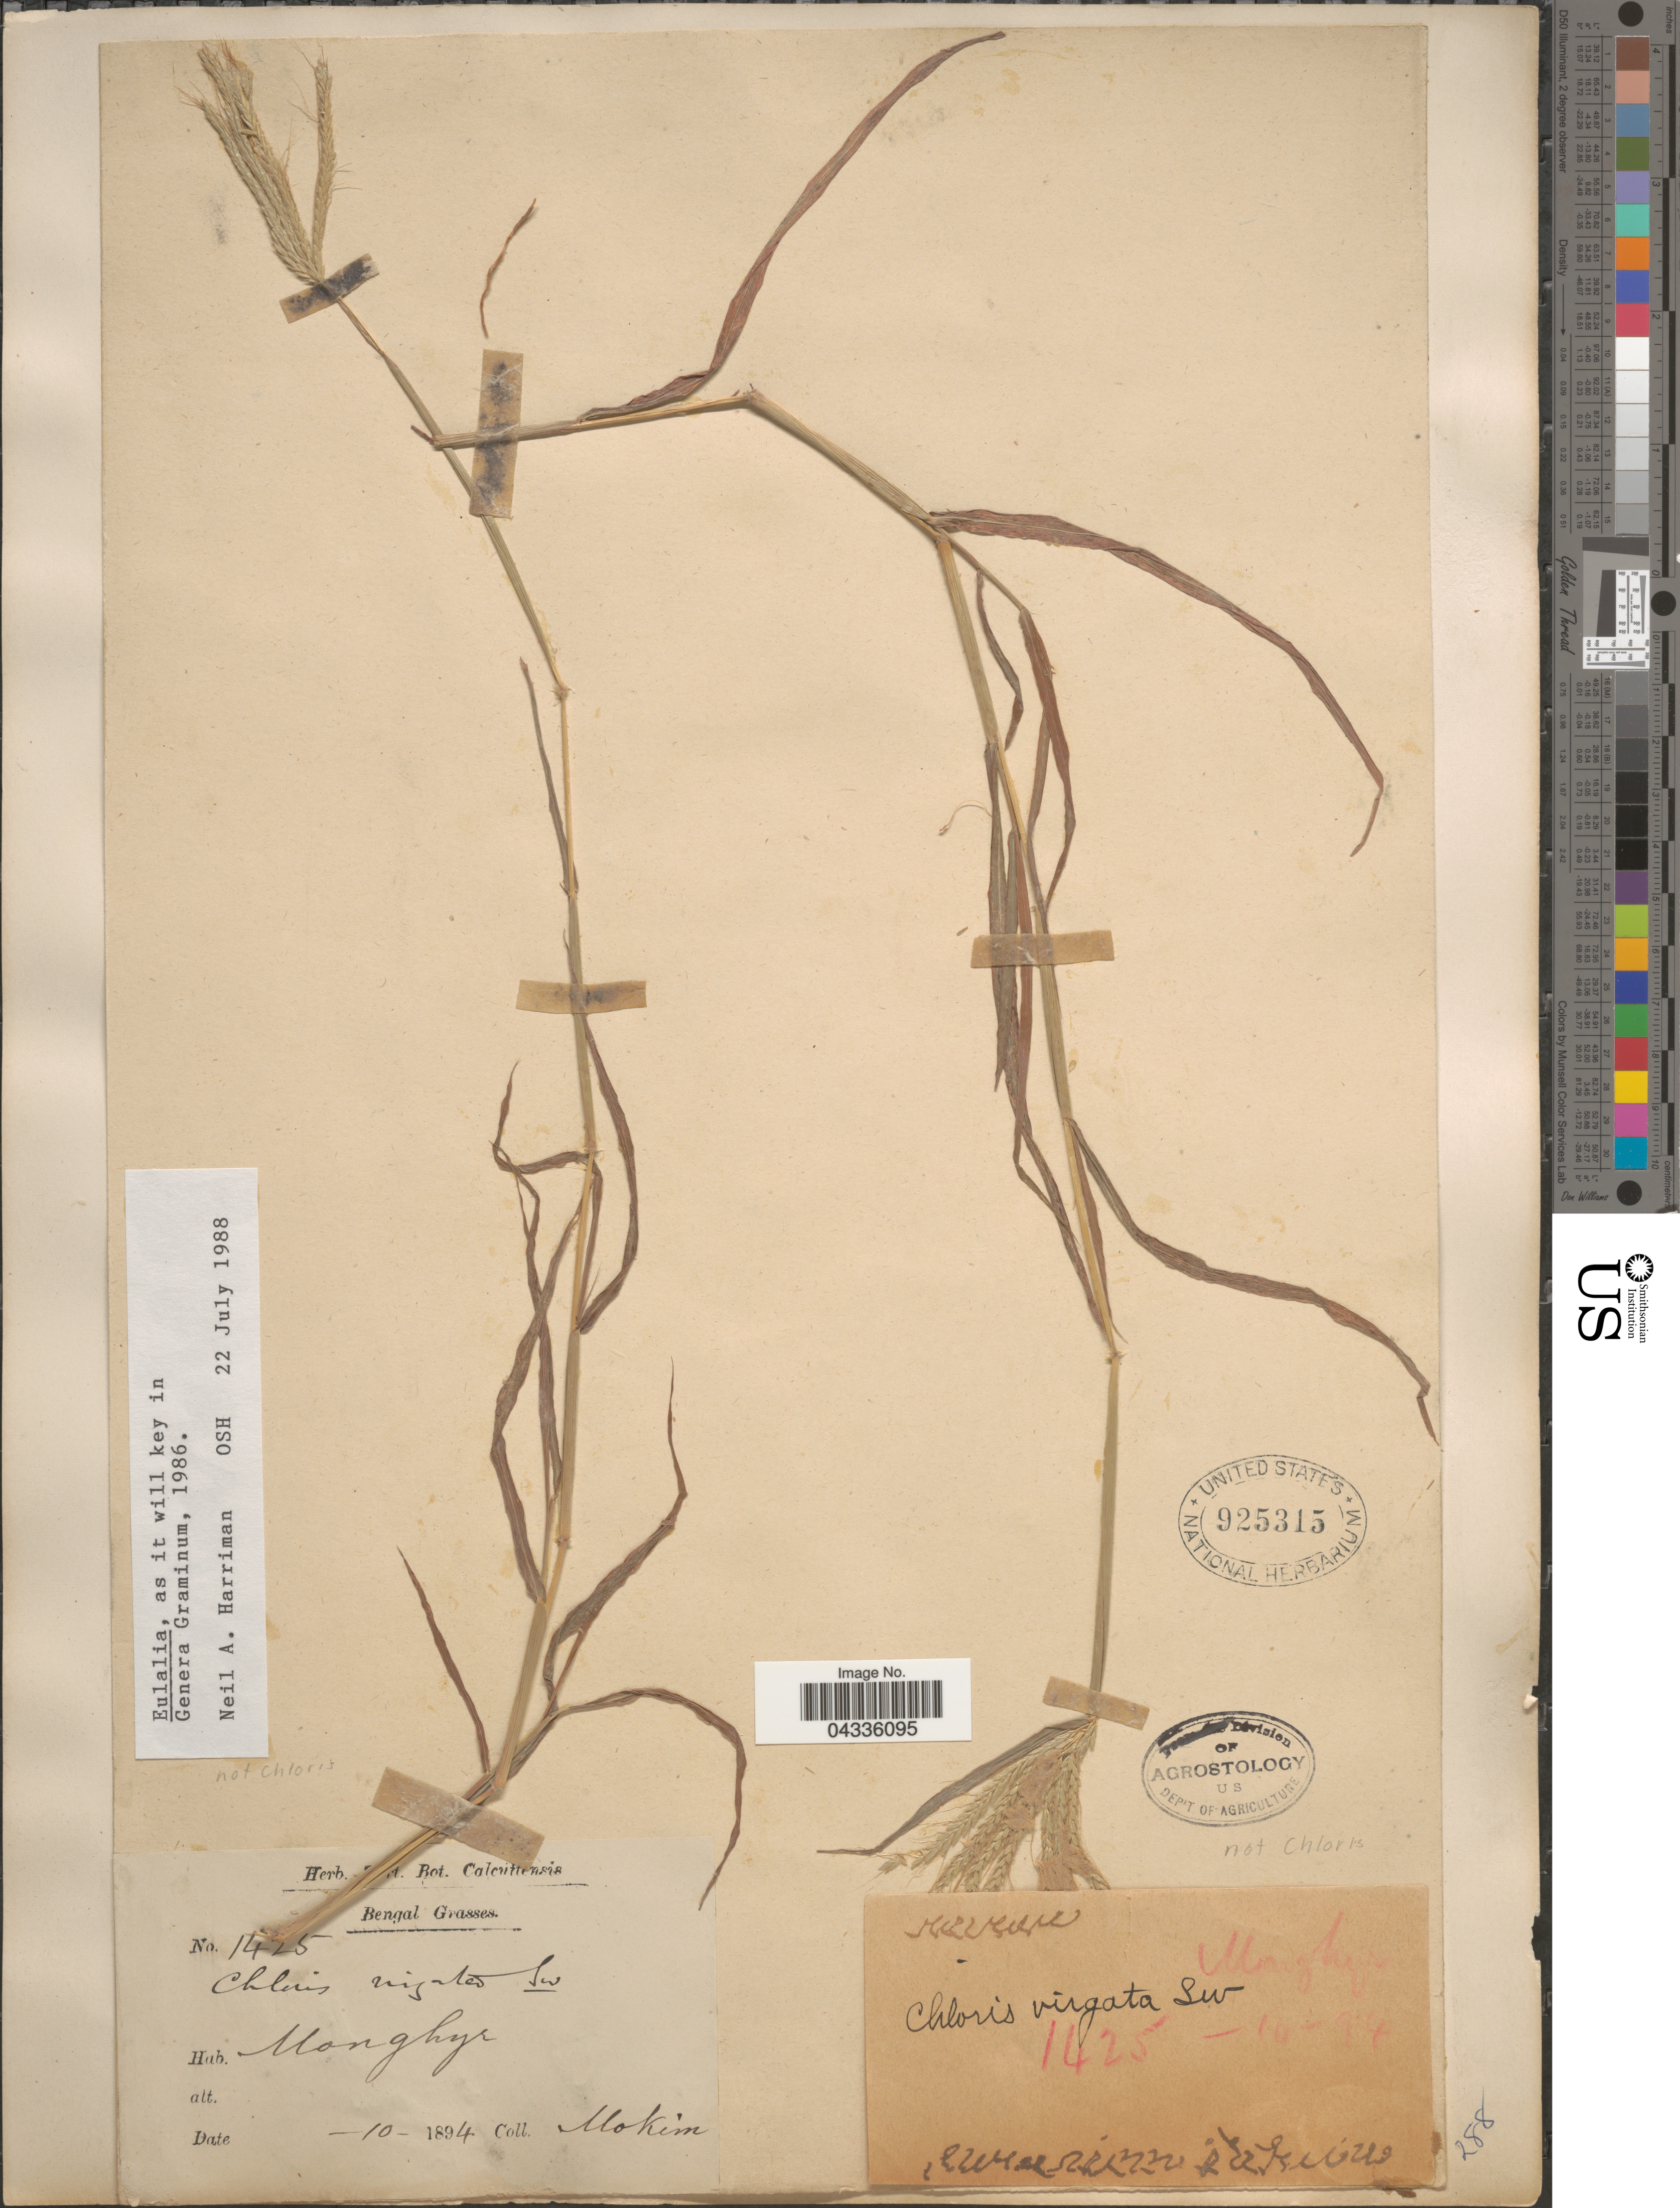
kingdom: Plantae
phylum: Tracheophyta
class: Liliopsida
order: Poales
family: Poaceae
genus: Eulalia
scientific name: Eulalia sp.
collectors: -. Mokim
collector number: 1425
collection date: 1894-10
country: India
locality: Bengal. Monghyr.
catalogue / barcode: US 925315